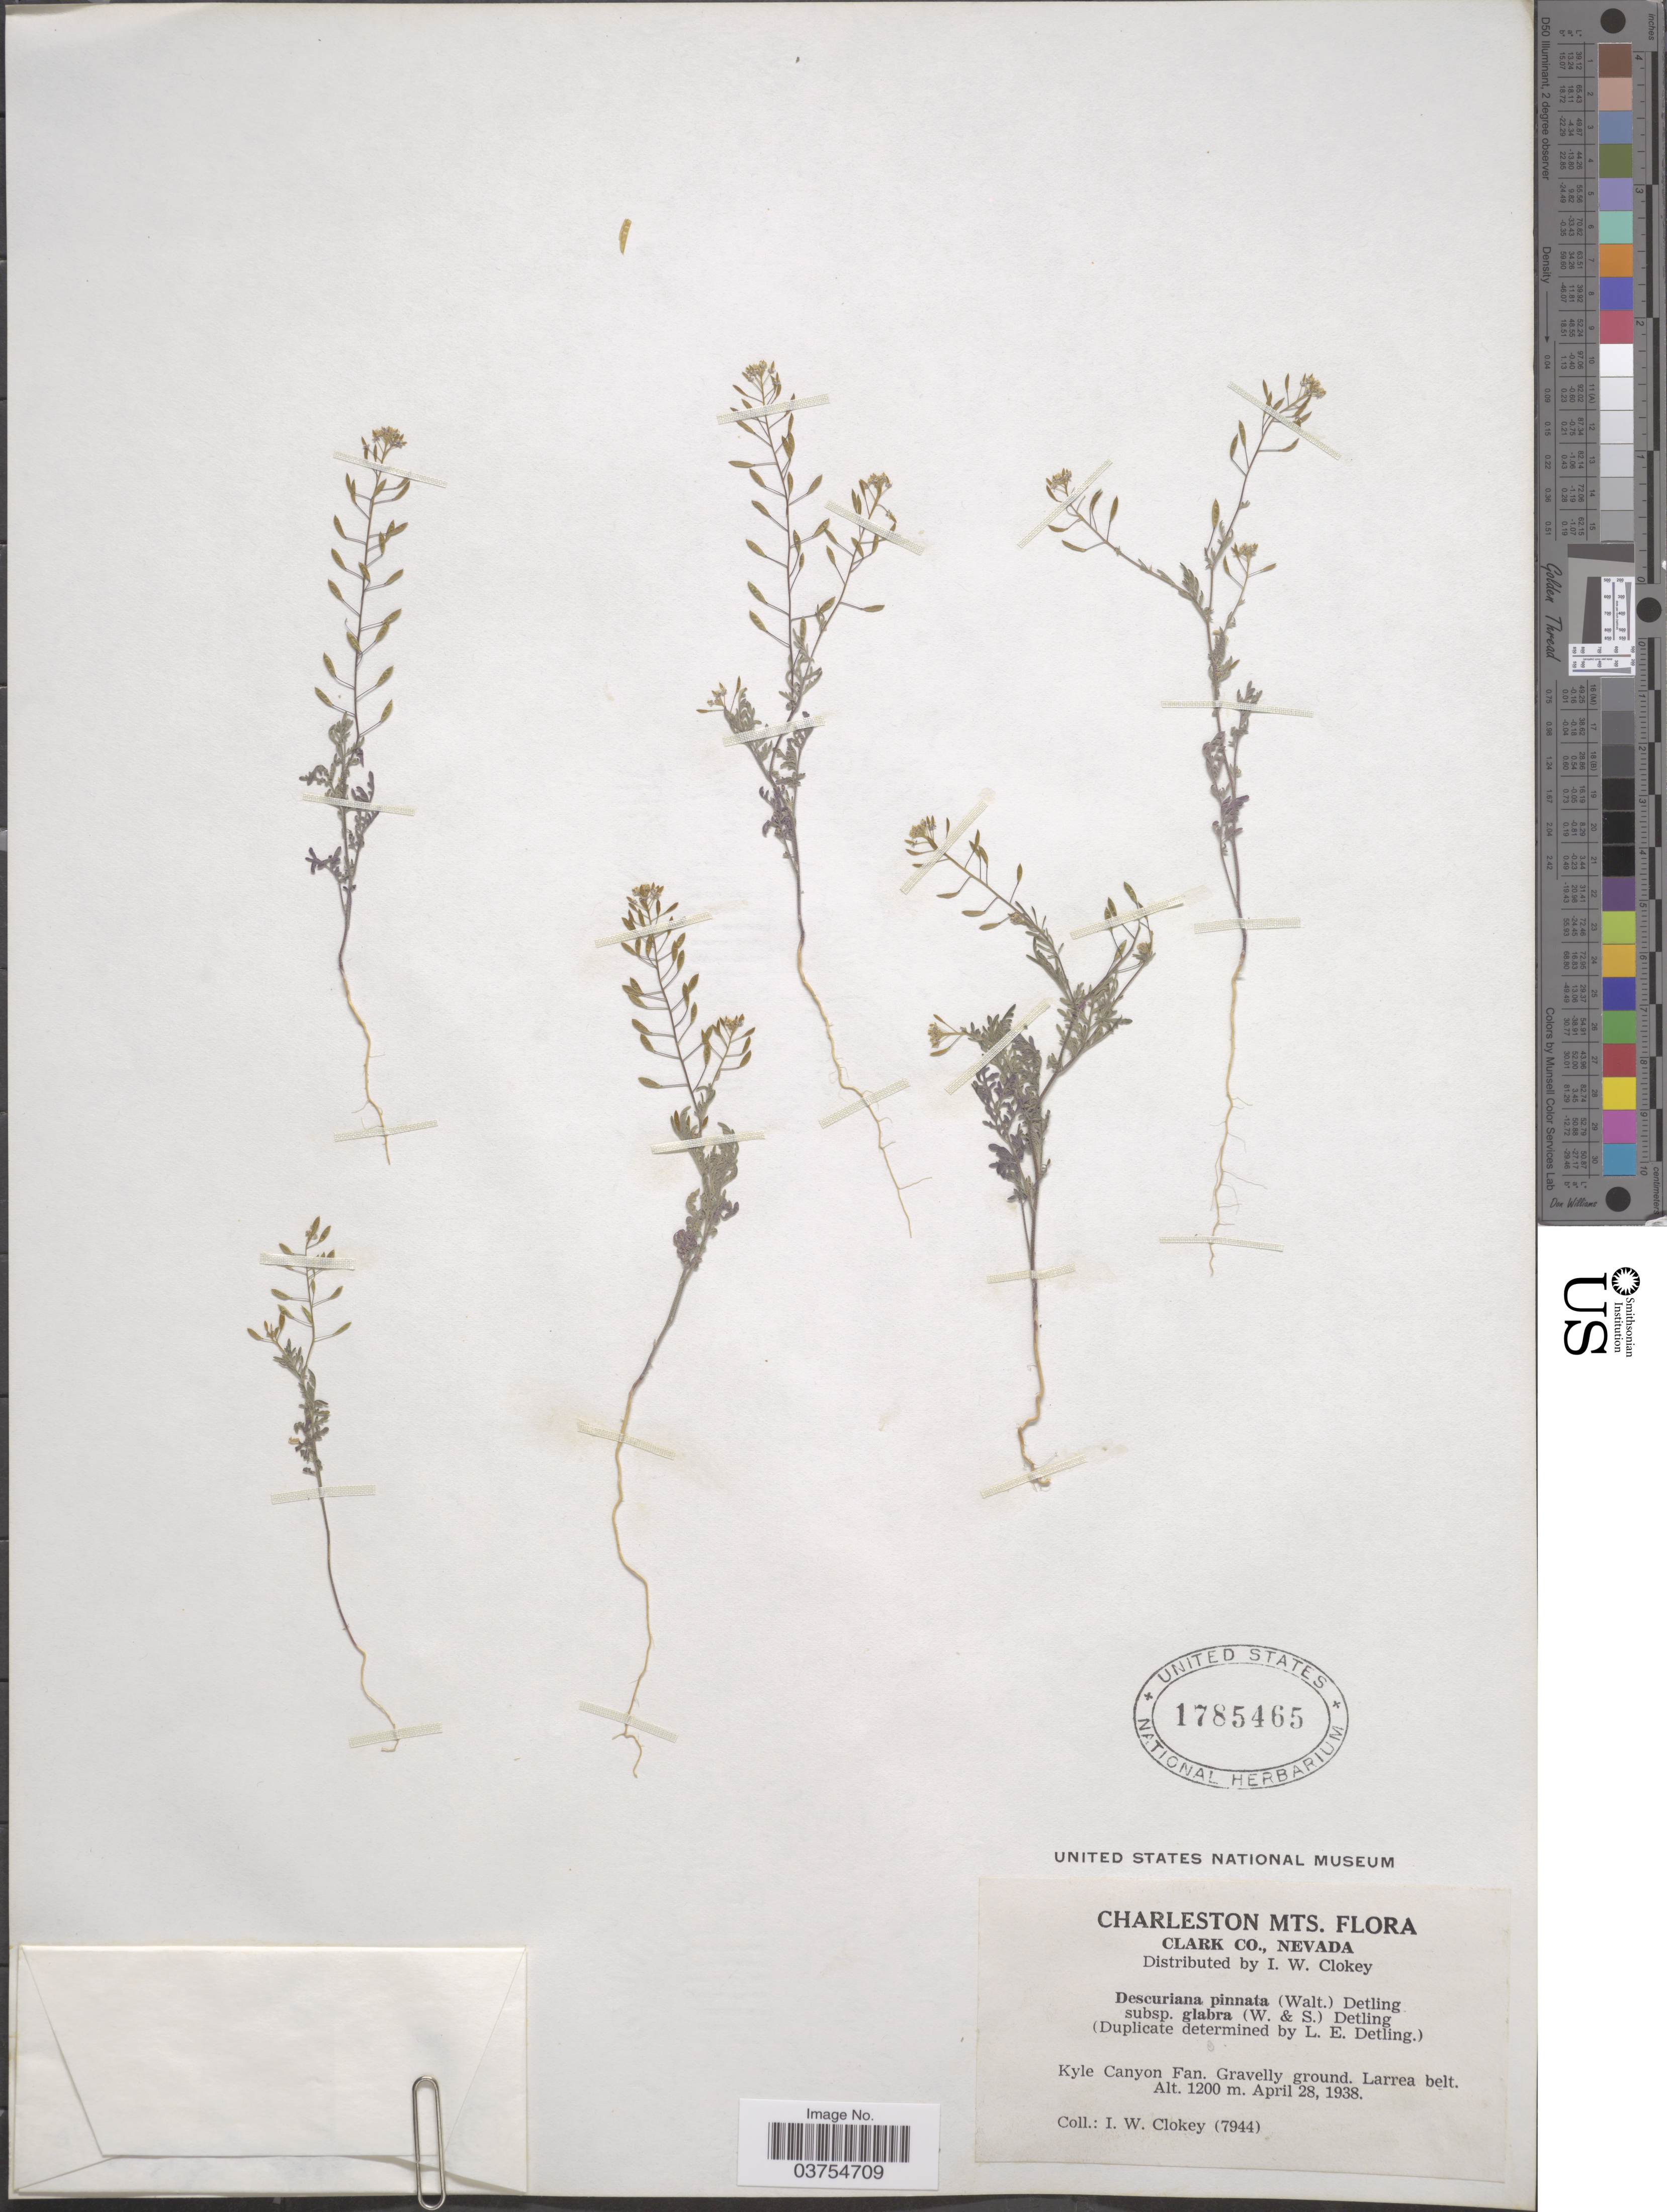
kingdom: Plantae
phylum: Tracheophyta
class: Magnoliopsida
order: Brassicales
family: Brassicaceae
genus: Descurainia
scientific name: Descurainia pinnata subsp. glabra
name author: (Wooton & Standl.) Detling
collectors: I. W. Clokey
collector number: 7944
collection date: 1938-04-28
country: United States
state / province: Nevada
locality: Charleston Mts. Clark Co. Kyle Canyon Fan. Gravelly ground. Larrea belt.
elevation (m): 1200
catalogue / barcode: US 1785465